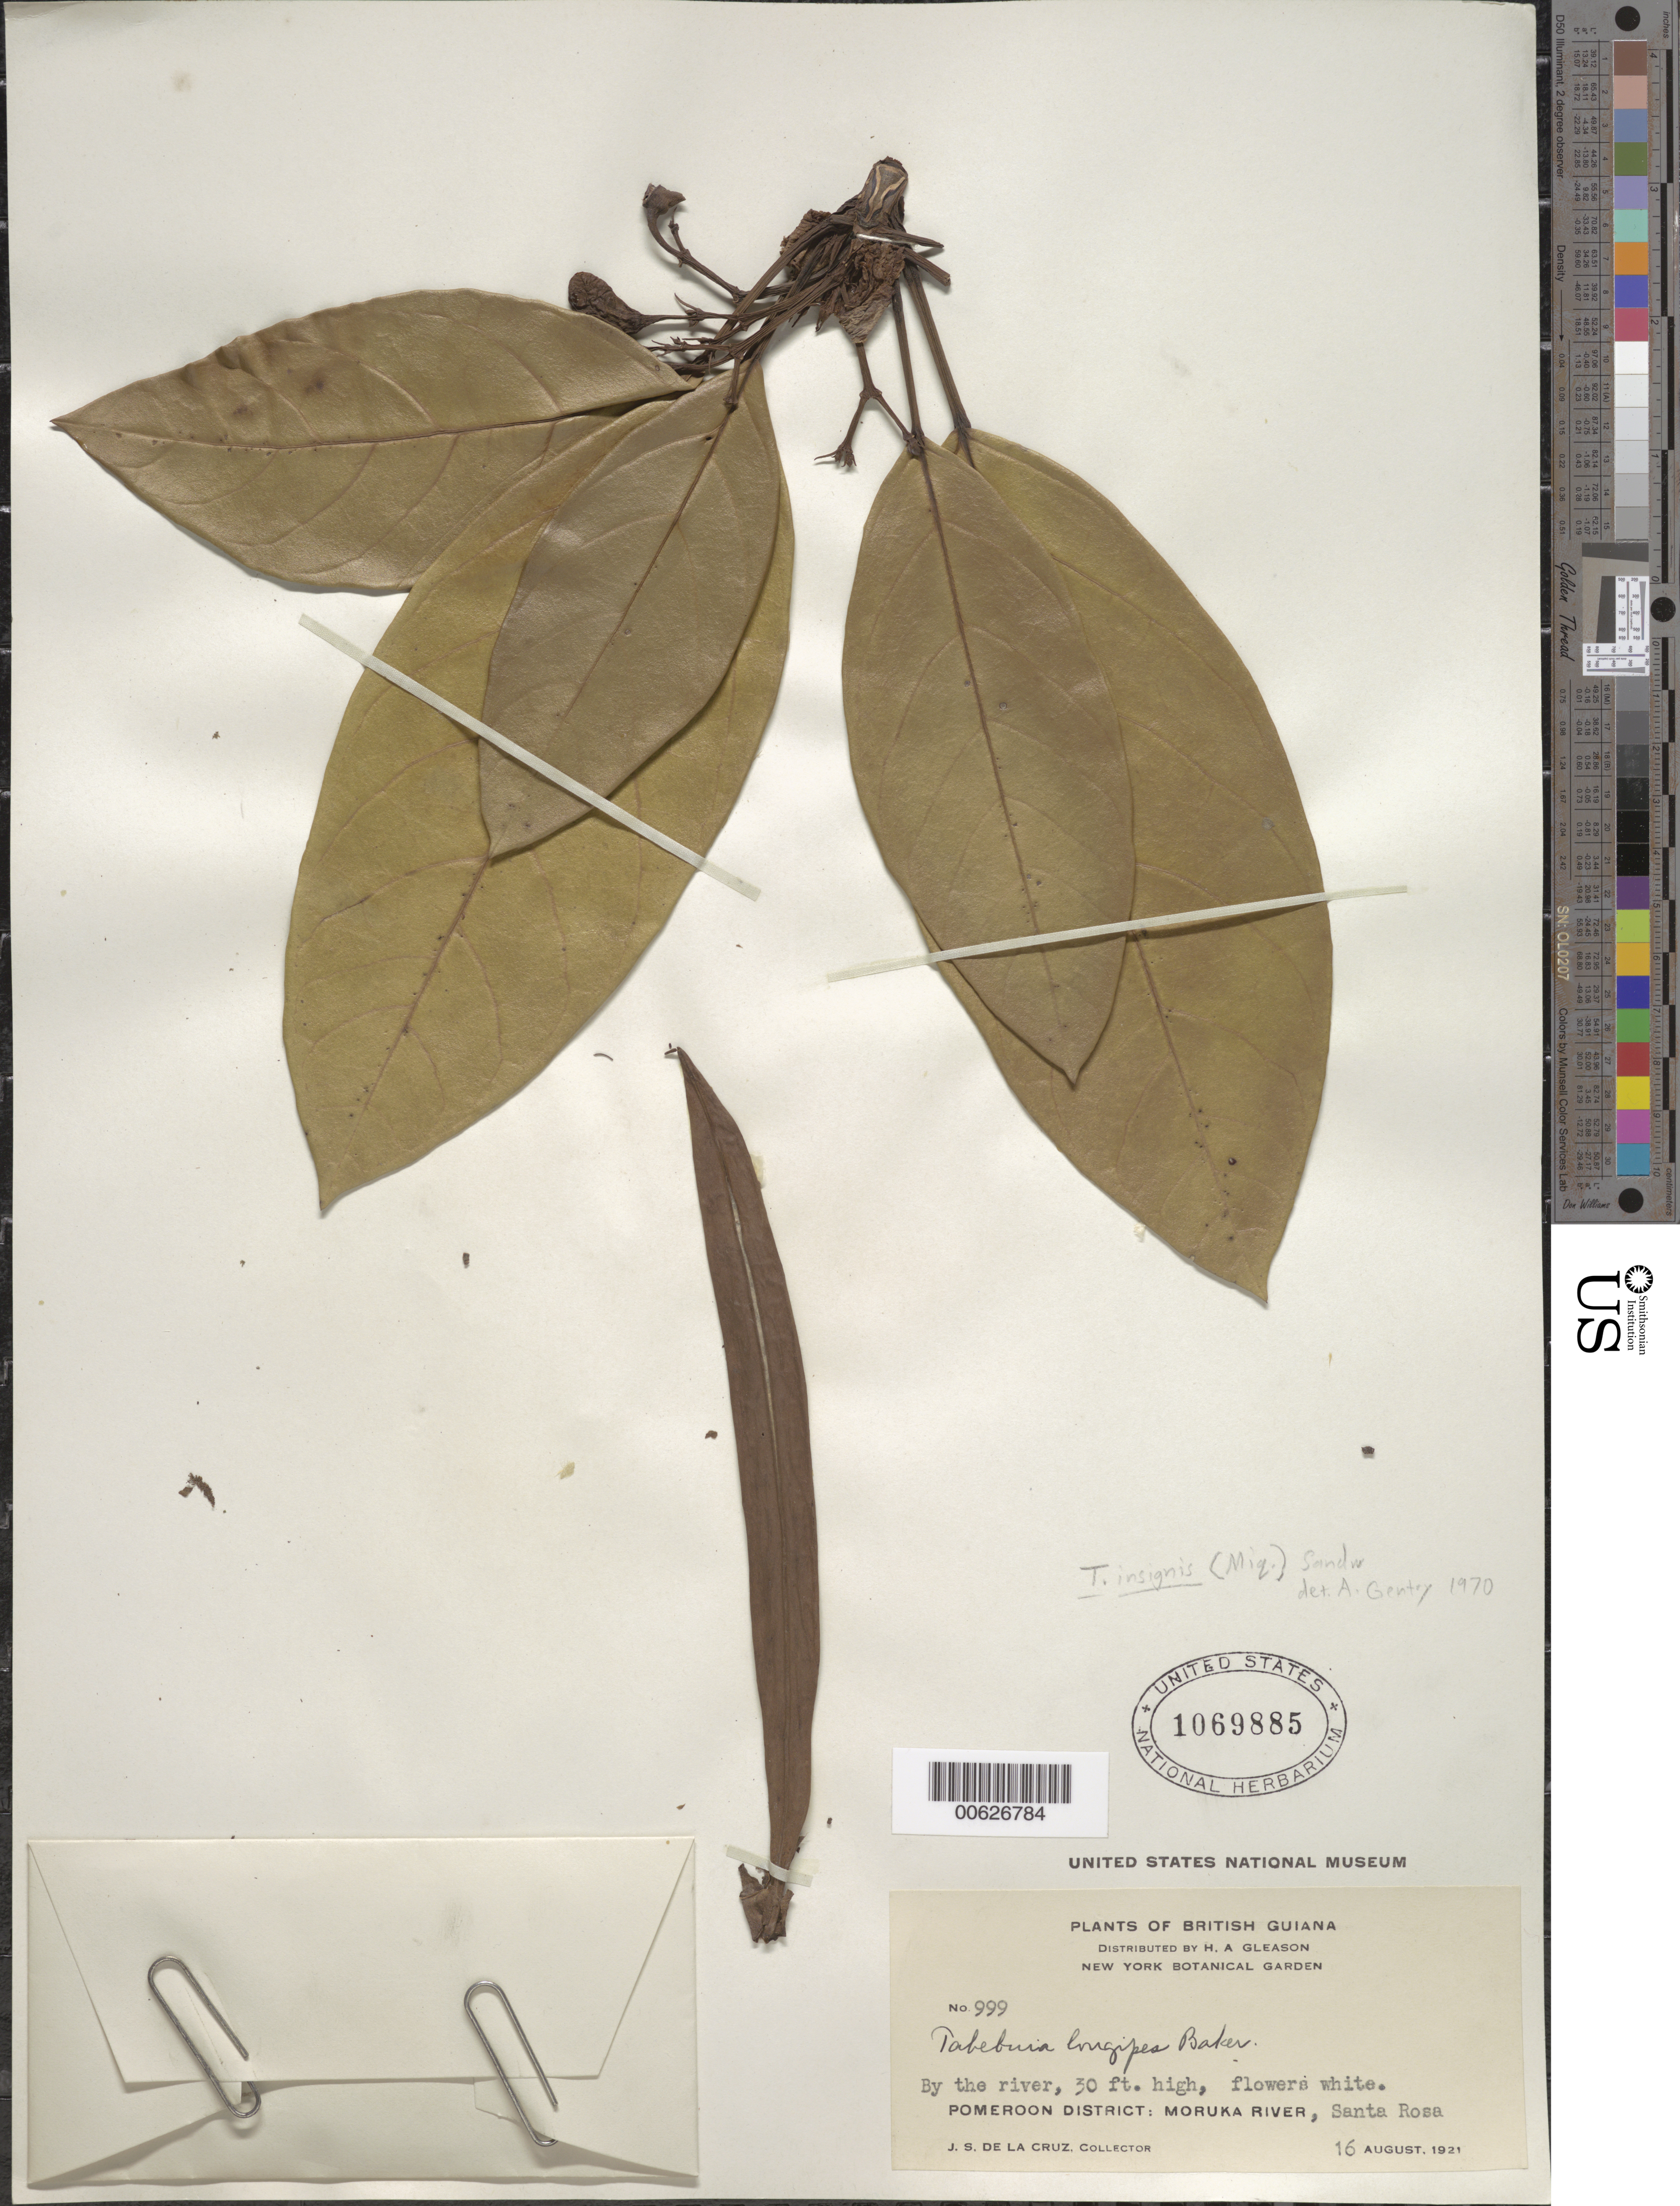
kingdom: Plantae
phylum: Tracheophyta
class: Magnoliopsida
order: Lamiales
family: Bignoniaceae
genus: Tabebuia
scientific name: Tabebuia insignis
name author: (Miq.) Sandwith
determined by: Gentry, A. H.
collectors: J. S. de la Cruz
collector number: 999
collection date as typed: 16-Aug-21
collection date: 1921-08-16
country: Guyana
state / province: Barima-Waini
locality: Moruka R., Santa Rosa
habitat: by the river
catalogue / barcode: US 1069885